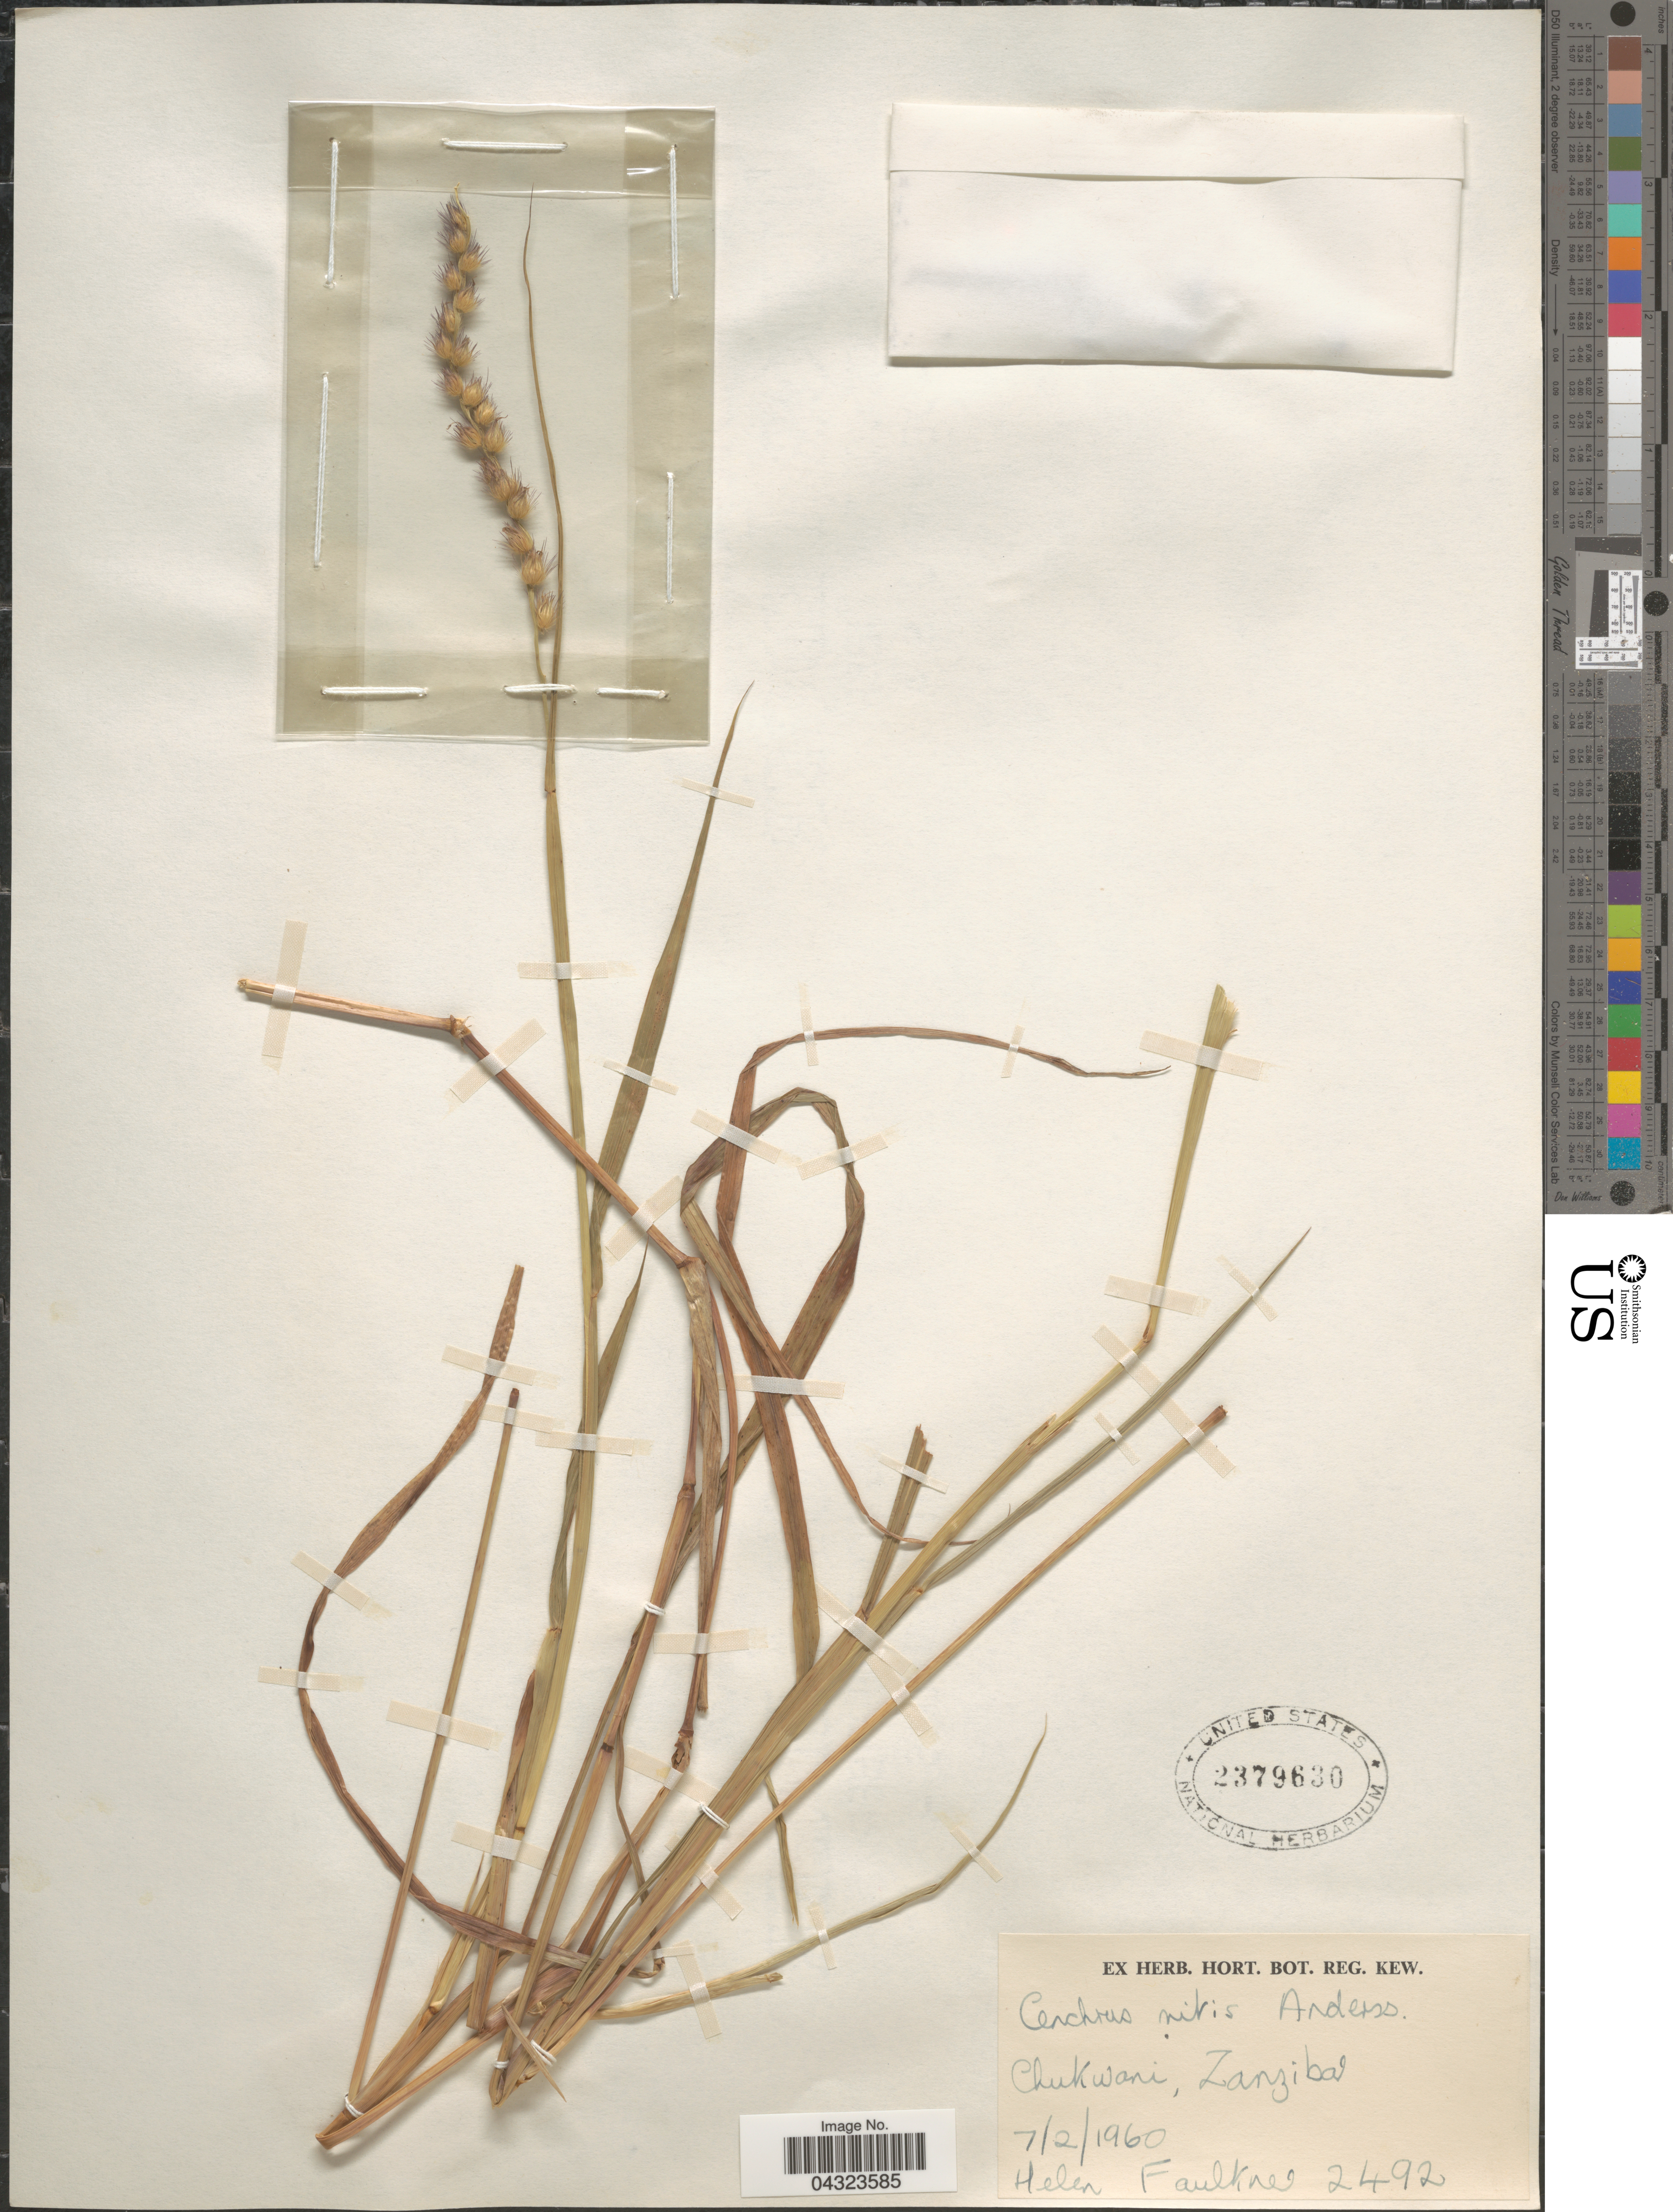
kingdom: Plantae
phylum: Tracheophyta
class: Liliopsida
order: Poales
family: Poaceae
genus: Cenchrus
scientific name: Cenchrus mitis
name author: Andersson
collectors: H. Faulkner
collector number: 2492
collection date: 1960-02-07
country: Tanzania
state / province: Zanzibar Urban/West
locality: Chukwani.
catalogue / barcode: US 2379630